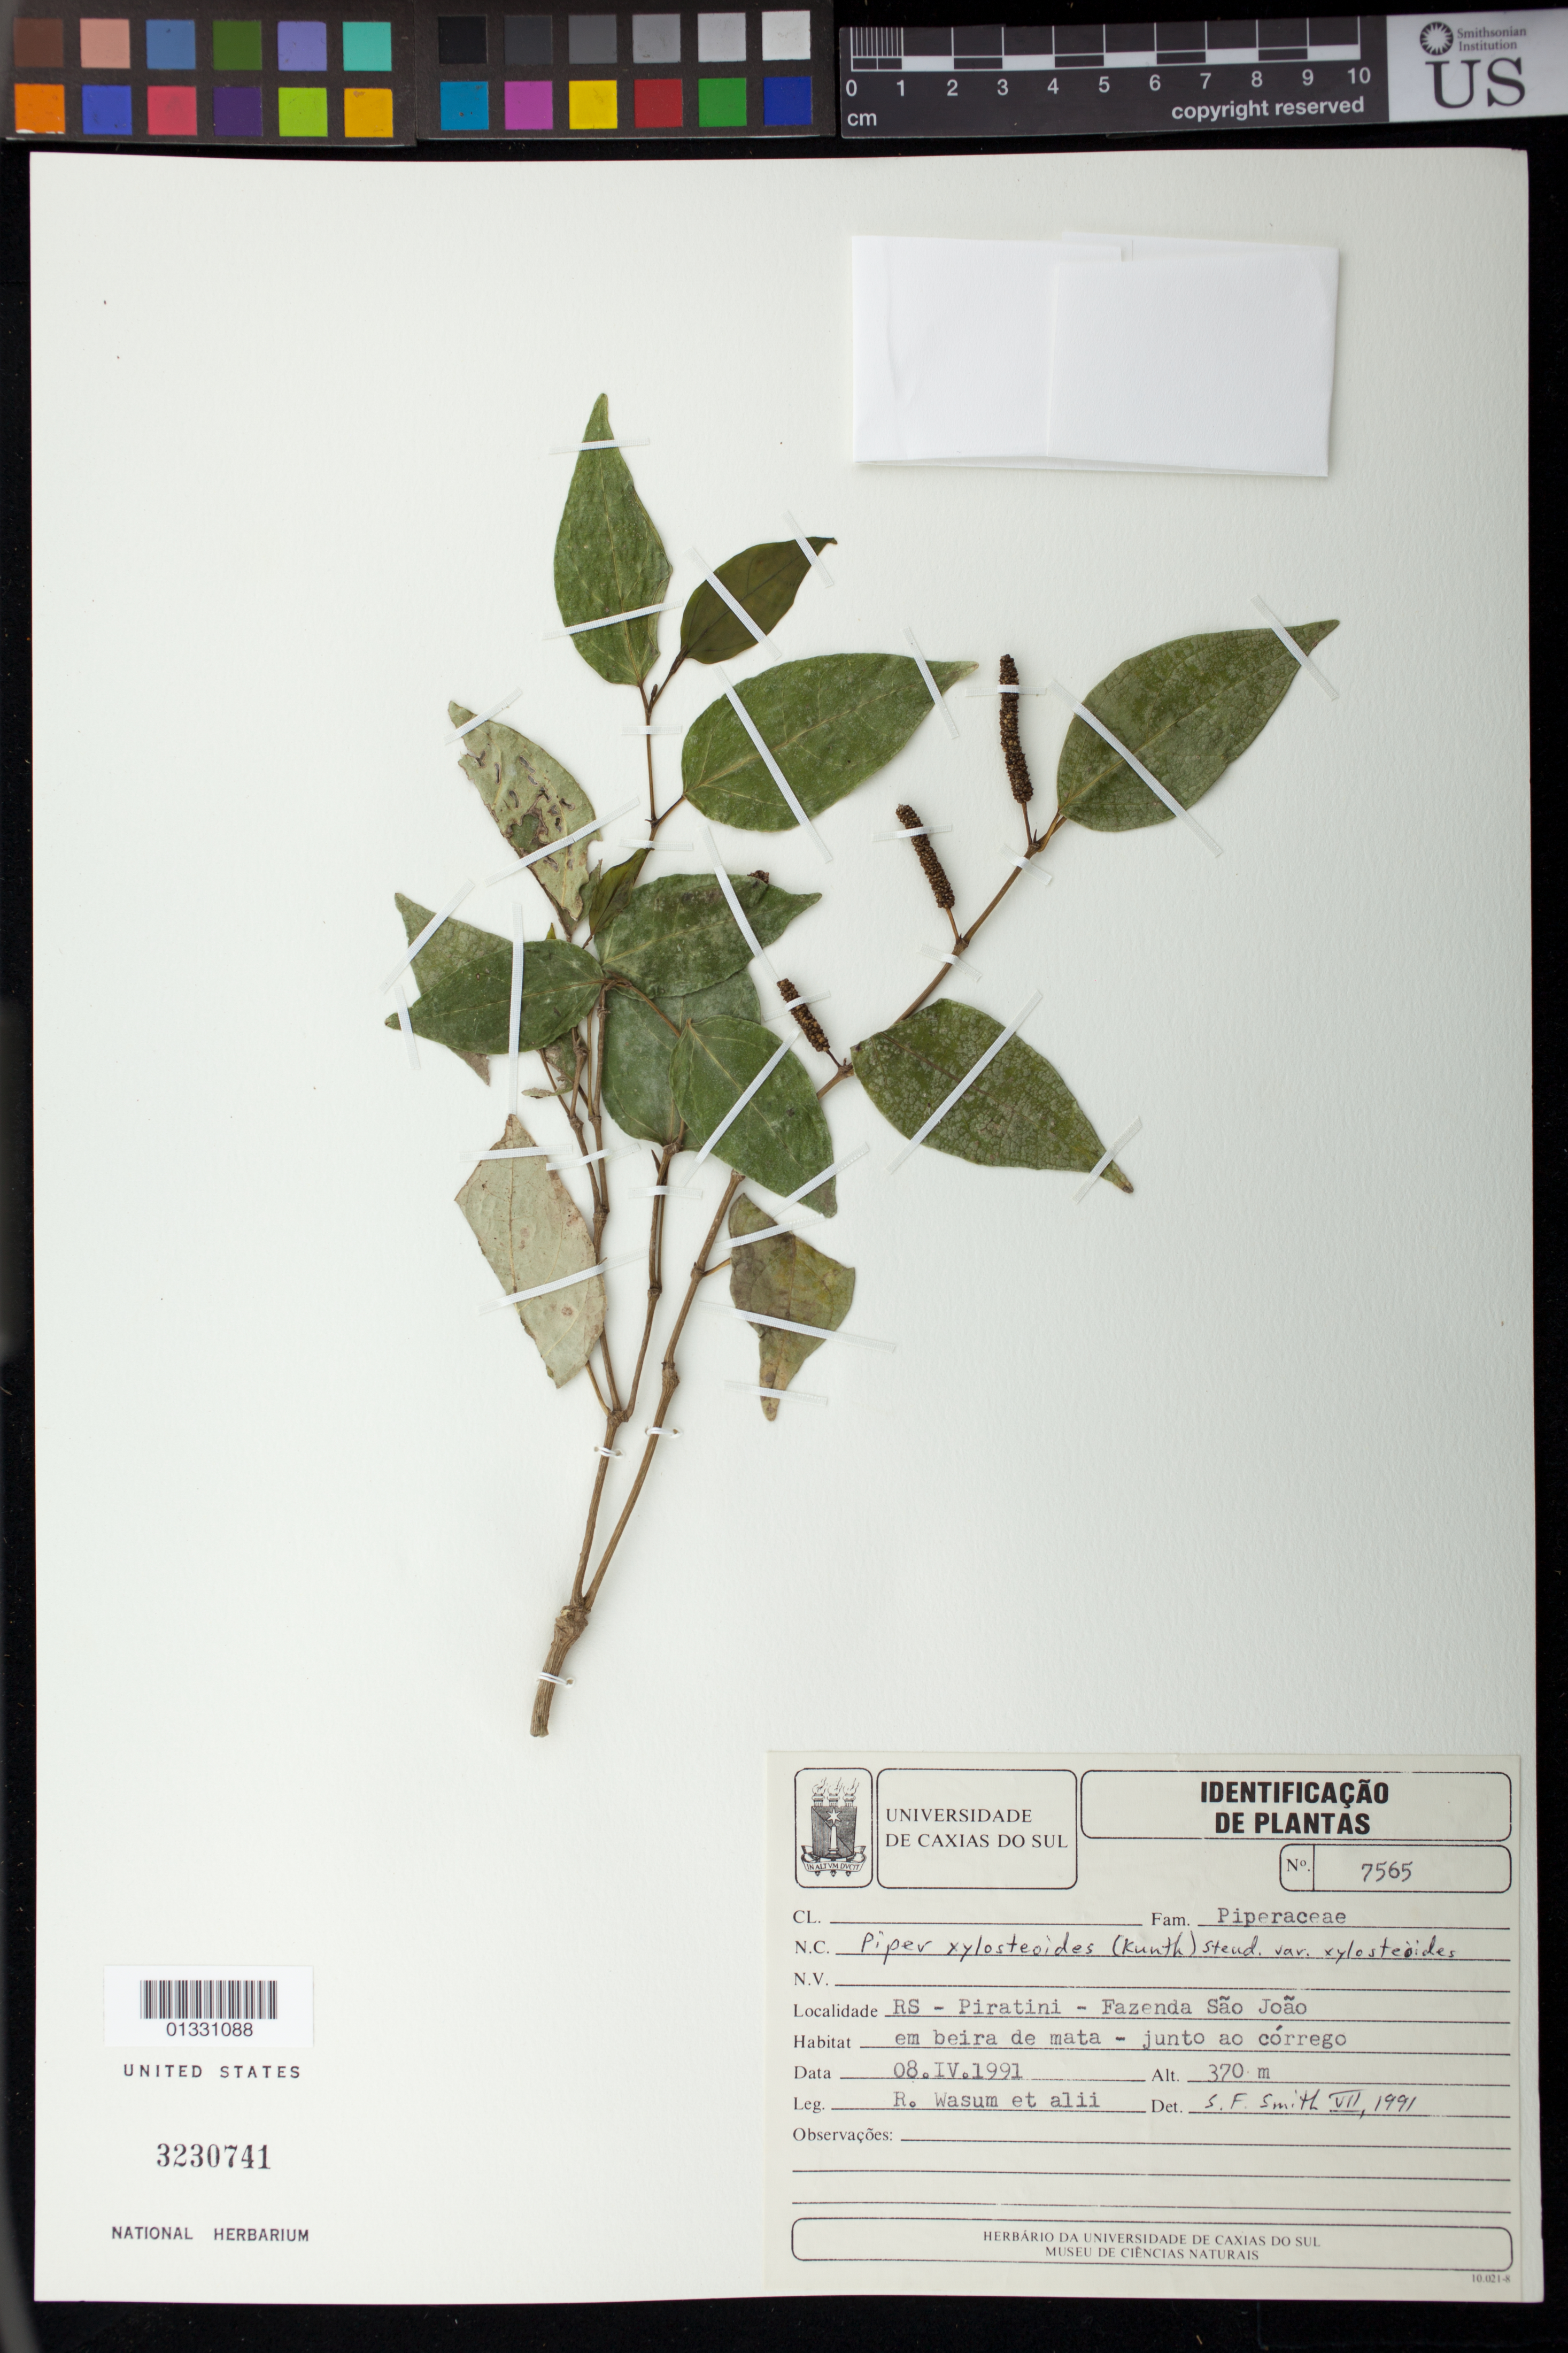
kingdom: Plantae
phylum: Tracheophyta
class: Magnoliopsida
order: Piperales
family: Piperaceae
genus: Piper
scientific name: Piper xylosteoides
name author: (Kunth) Steud.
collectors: R. Wasum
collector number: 7565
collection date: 1991-04-08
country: Brazil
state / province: Rio Grande do Sul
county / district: Piratini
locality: Fazenda São João, em beira da mata junto ao córrego.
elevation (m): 370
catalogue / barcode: US 3230741